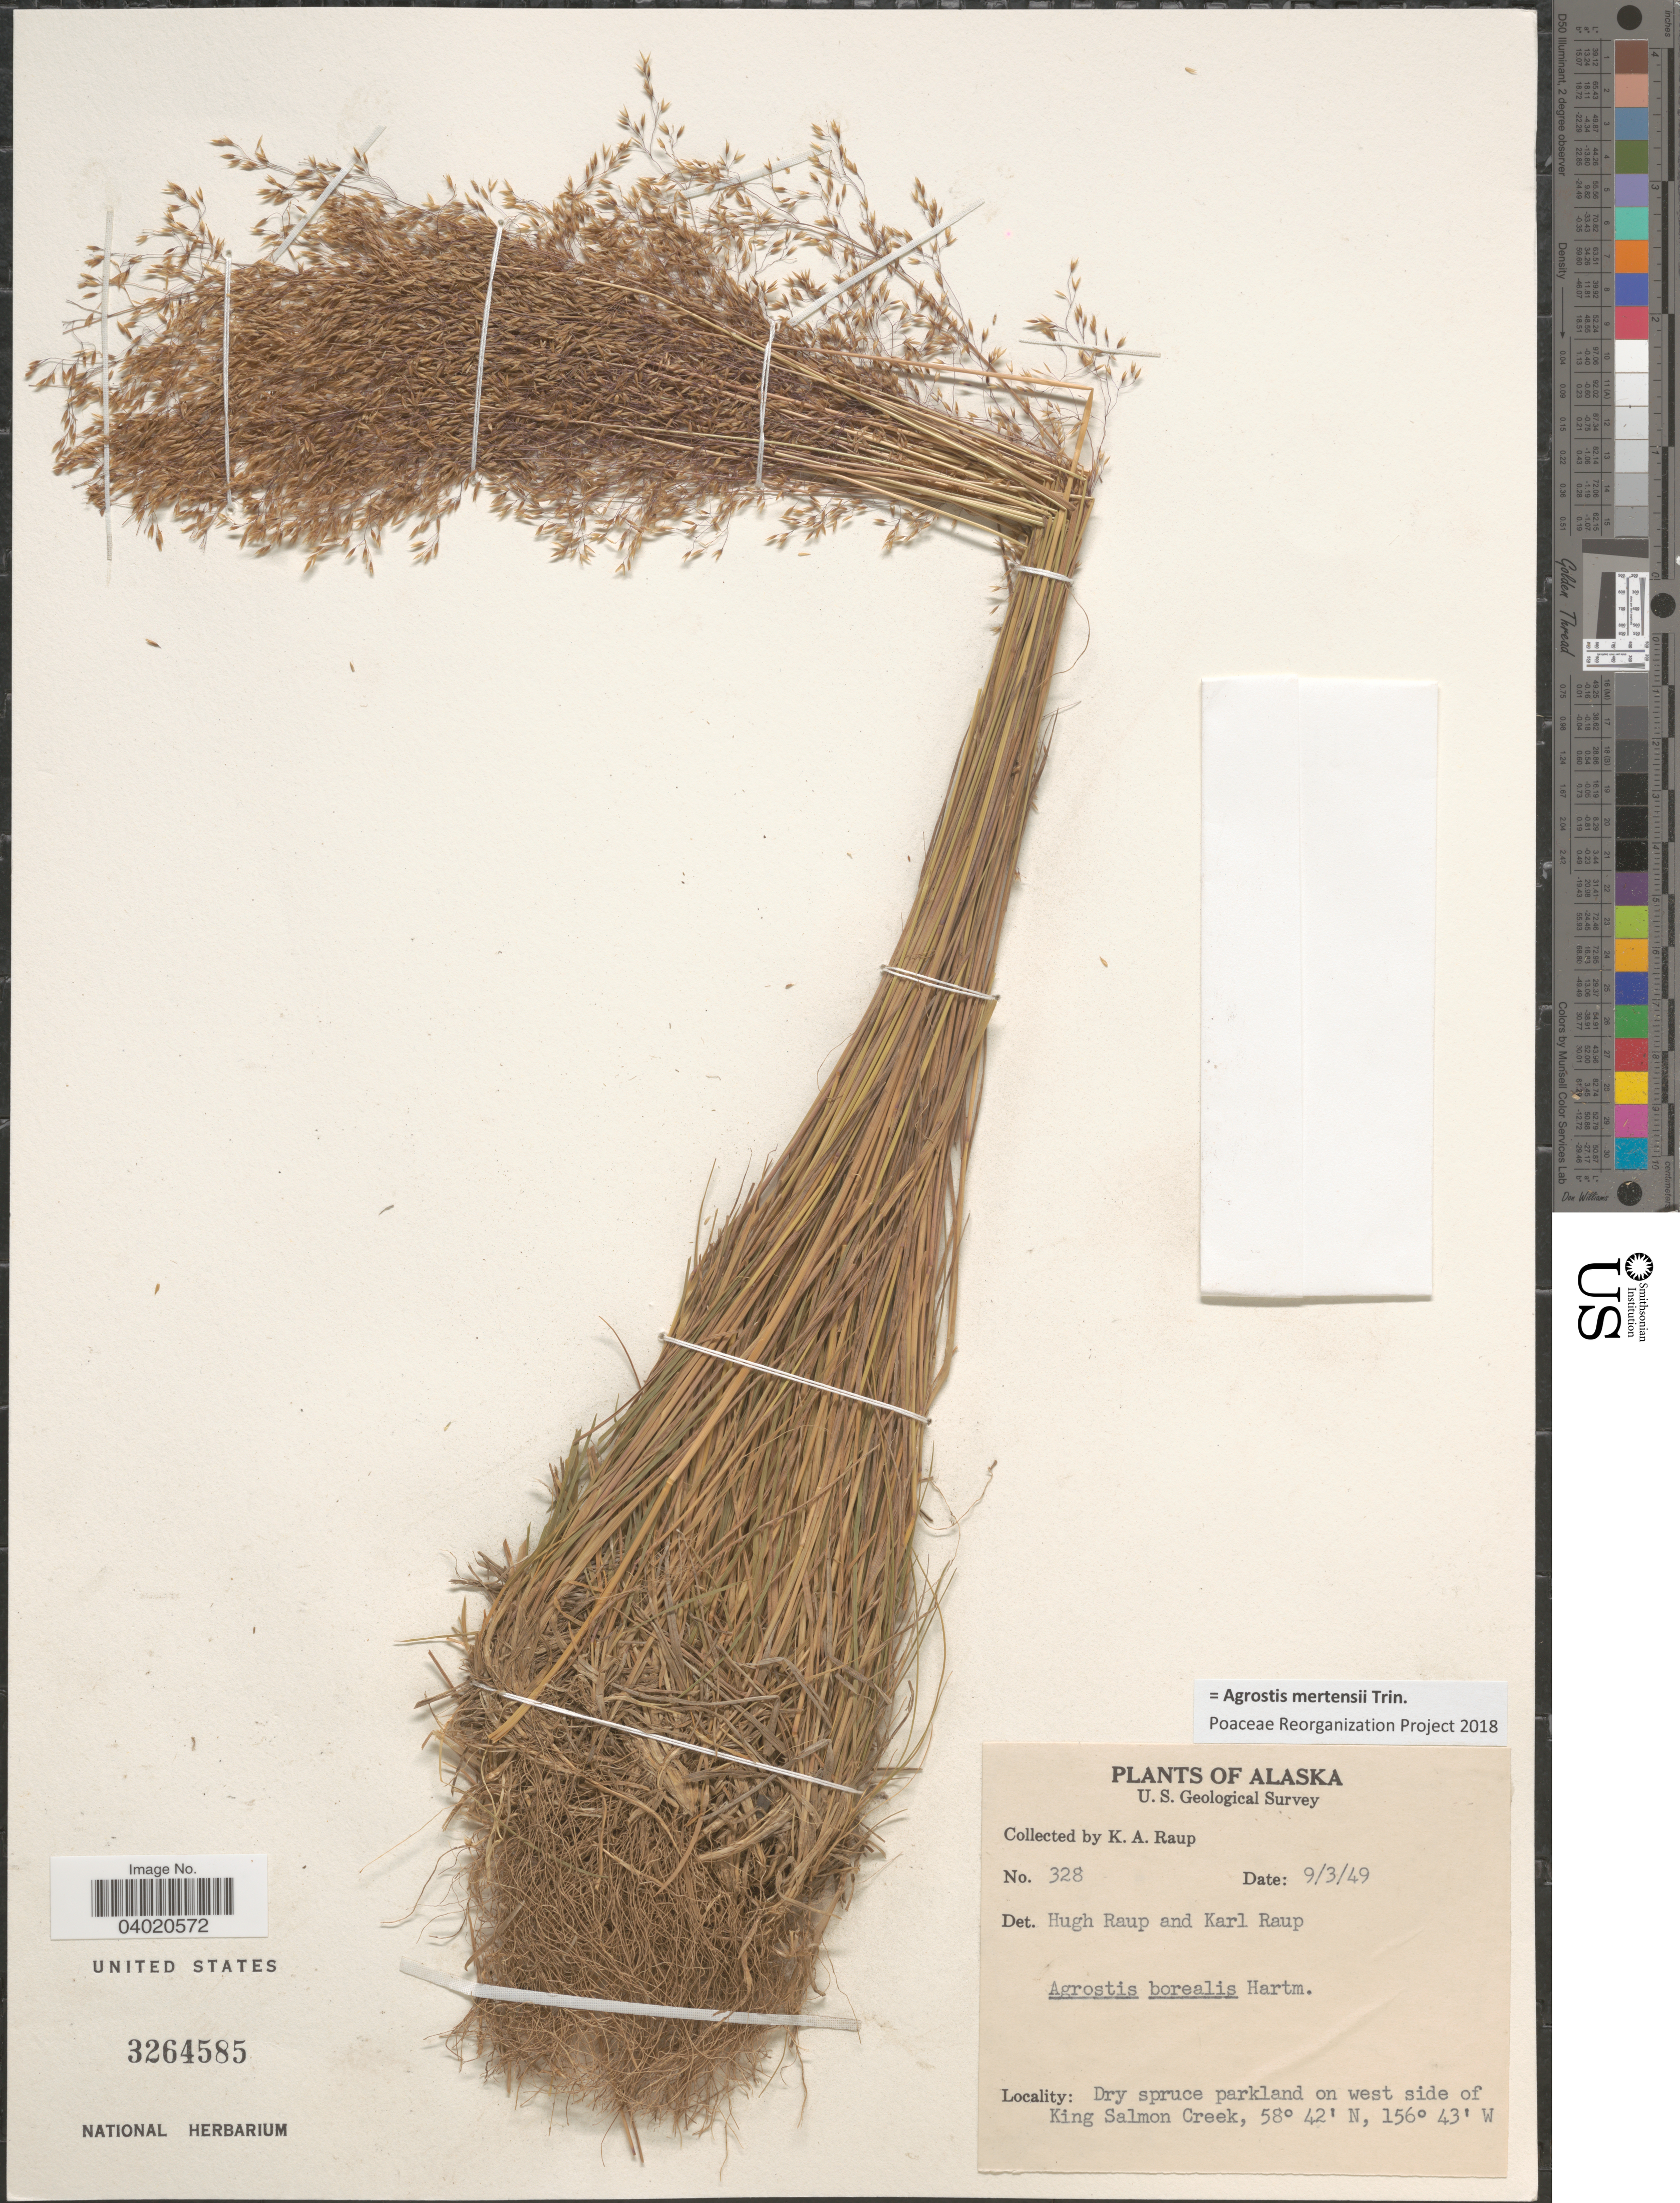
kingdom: Plantae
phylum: Tracheophyta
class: Liliopsida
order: Poales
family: Poaceae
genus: Agrostis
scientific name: Agrostis mertensii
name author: Trin.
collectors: K. Raup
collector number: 328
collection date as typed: Transcribed d/m/y: 3/9/49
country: United States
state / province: Alaska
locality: Dry spruce parkland on west side of King Salmon Creek.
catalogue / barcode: US 3264585